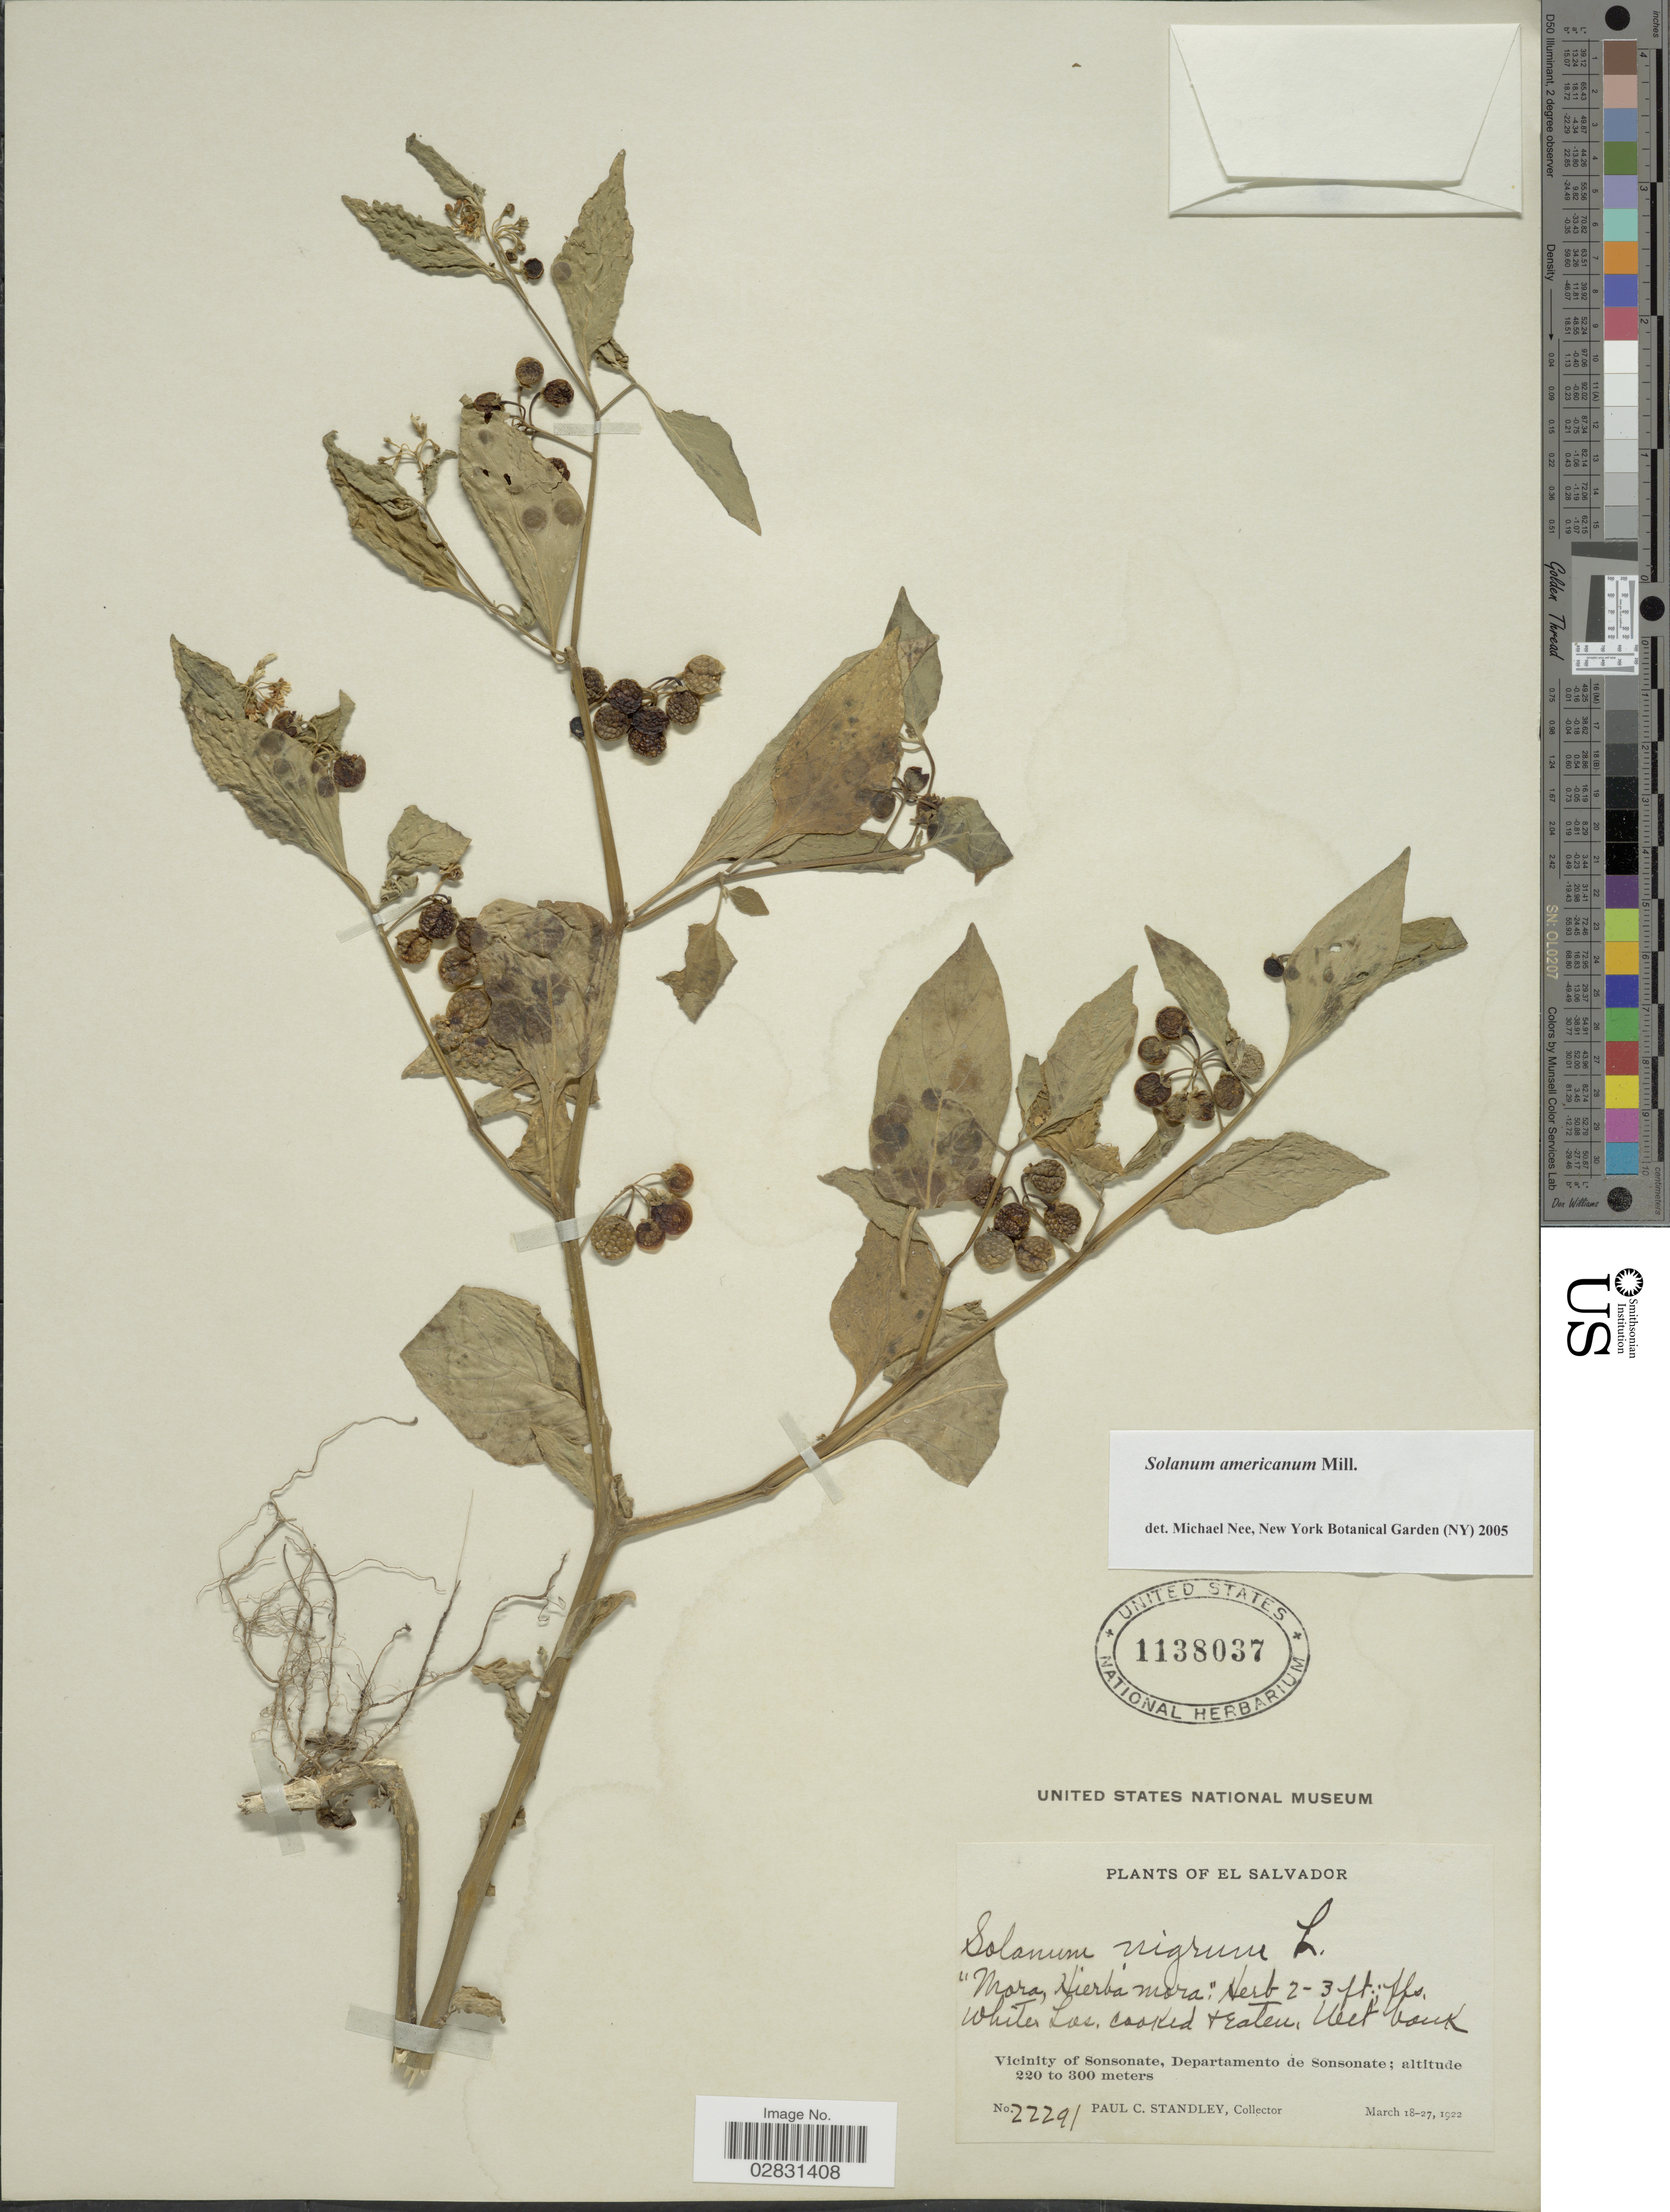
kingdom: Plantae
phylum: Tracheophyta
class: Magnoliopsida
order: Solanales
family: Solanaceae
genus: Solanum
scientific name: Solanum americanum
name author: Mill.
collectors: P. C. Standley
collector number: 22291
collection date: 1922-03-18/1922-03-27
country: El Salvador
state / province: Sonsonate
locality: Vicinity of Sonsonate, Departamento de Sonsonate.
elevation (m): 220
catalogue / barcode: US 1138037